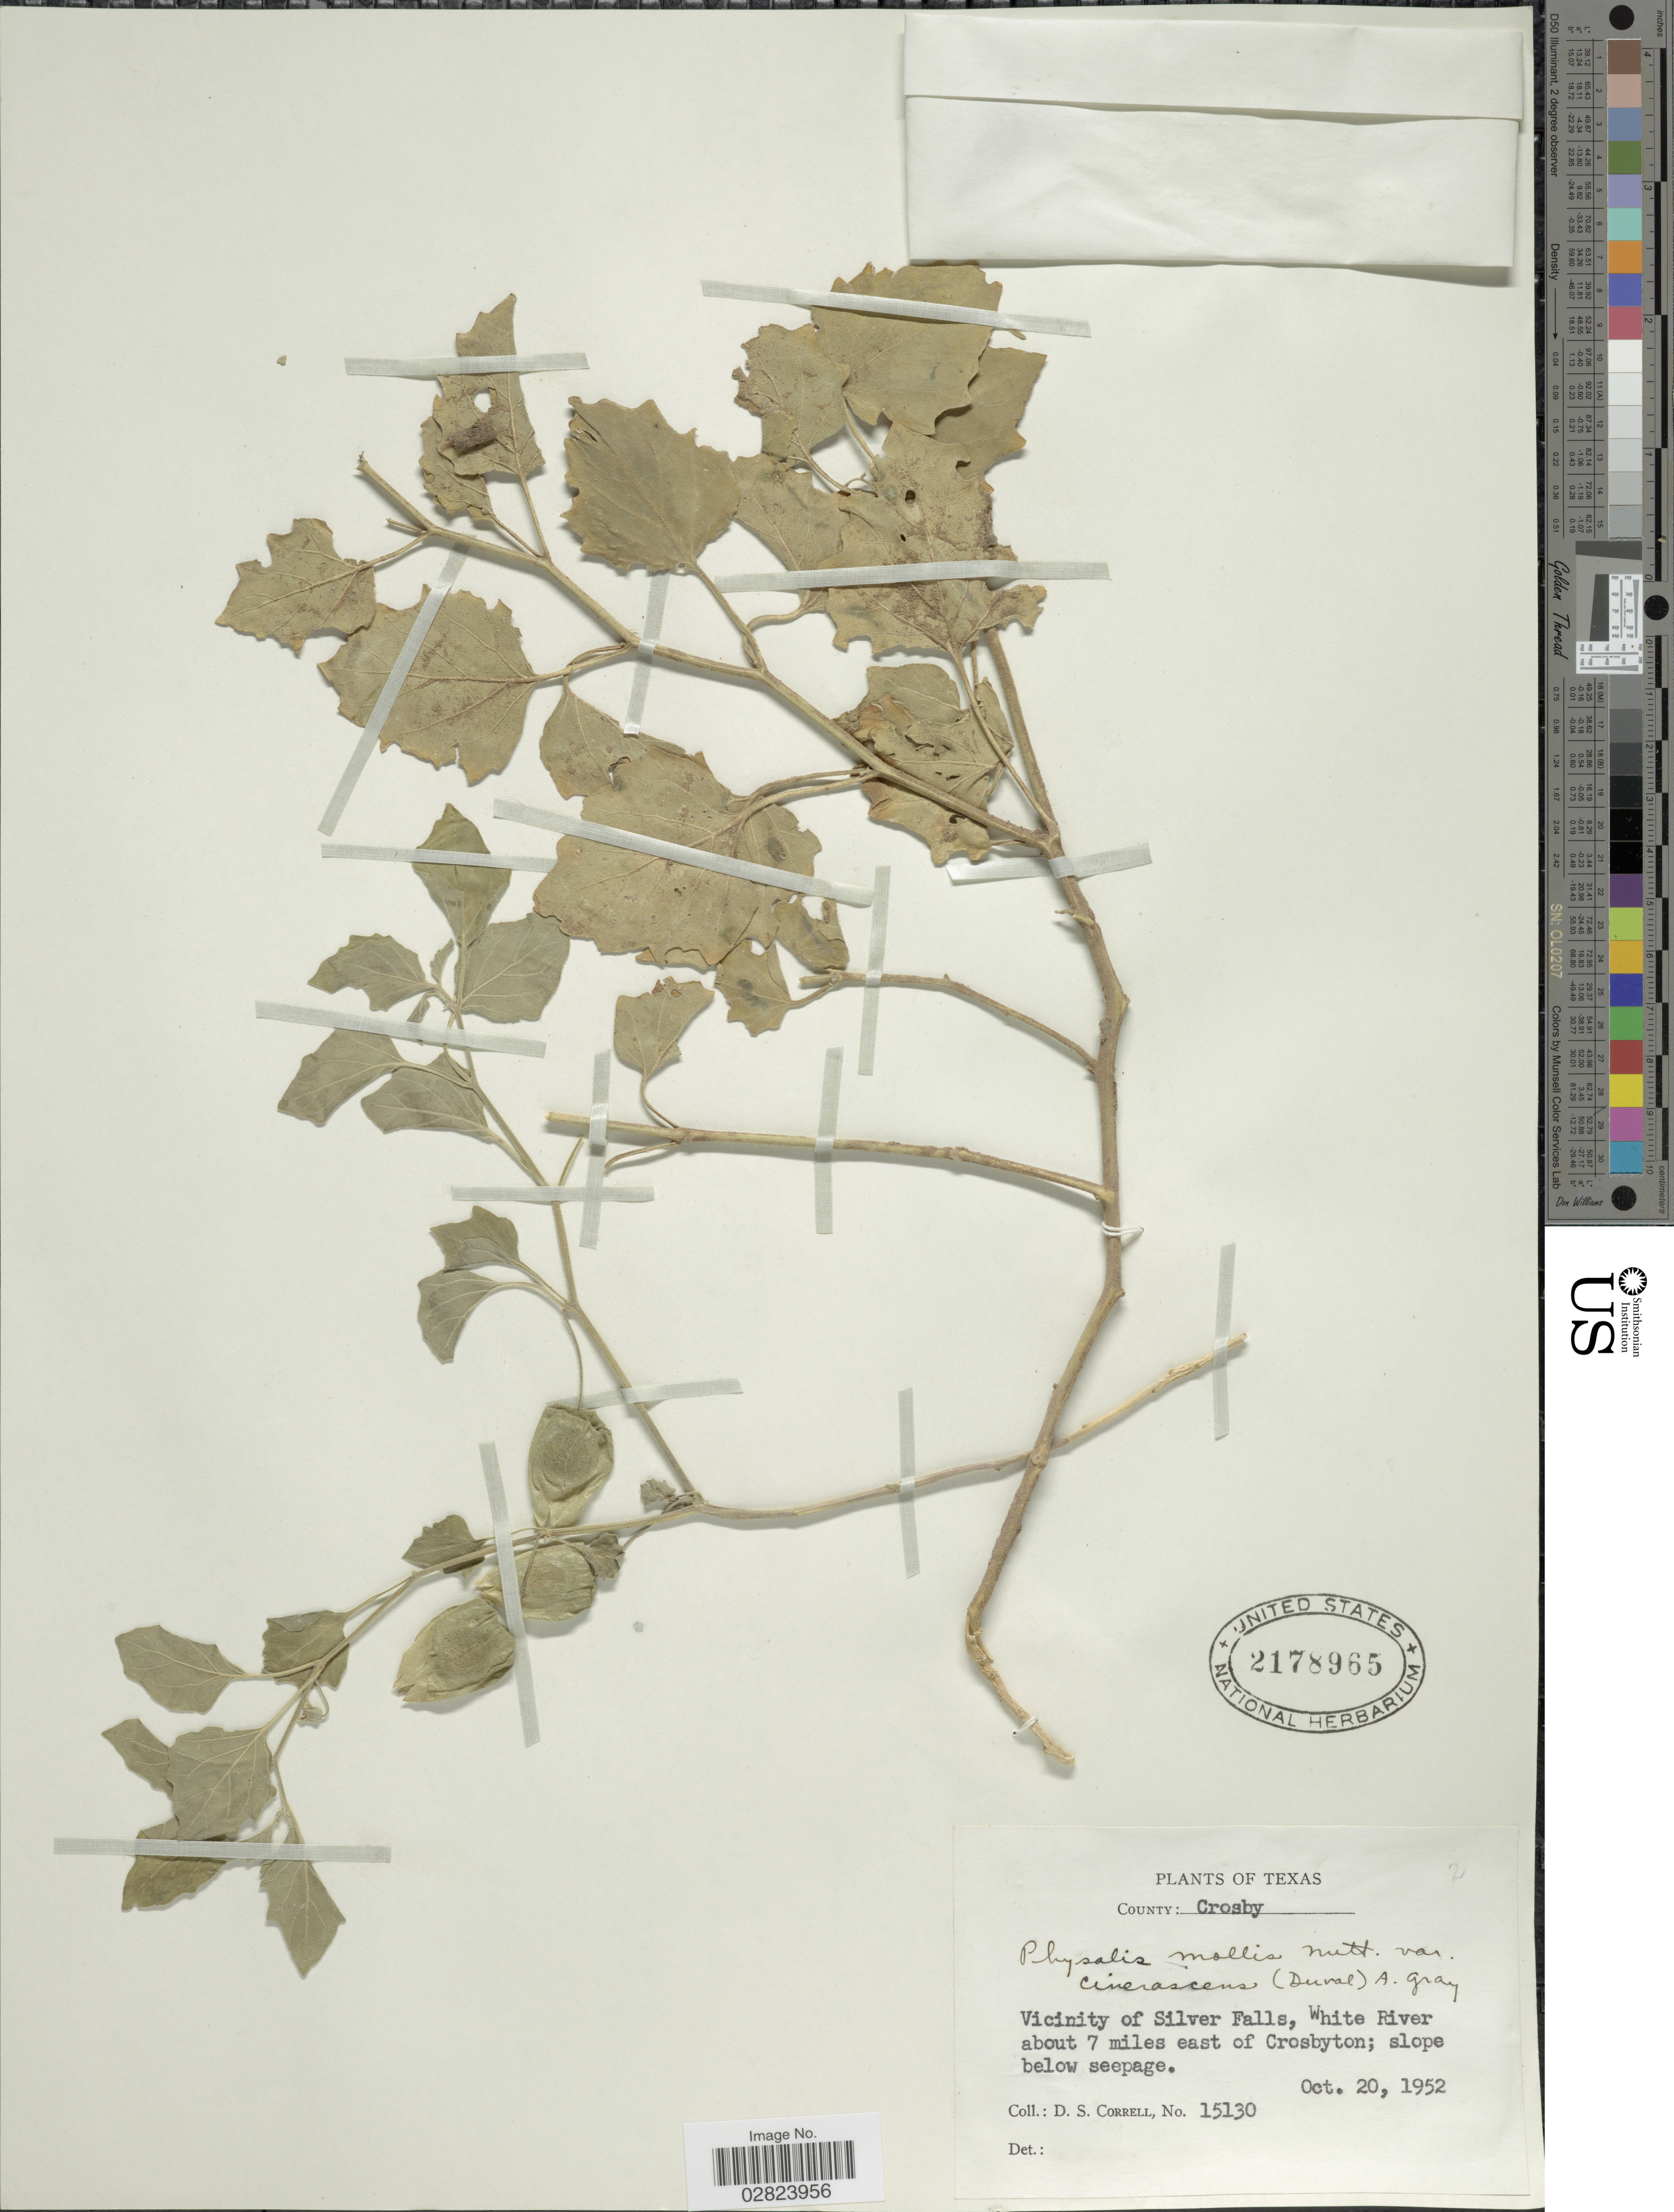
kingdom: Plantae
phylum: Tracheophyta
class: Magnoliopsida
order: Solanales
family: Solanaceae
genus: Physalis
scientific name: Physalis mollis var. cinerascens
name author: (Dunal) A. Gray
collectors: D. S. Correll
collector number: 15130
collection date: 1952-10-20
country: United States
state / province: Texas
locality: County: Crosby. Vicinity of Silver Falls, White River about 7 miles east of Crosbyton.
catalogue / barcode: US 2178965